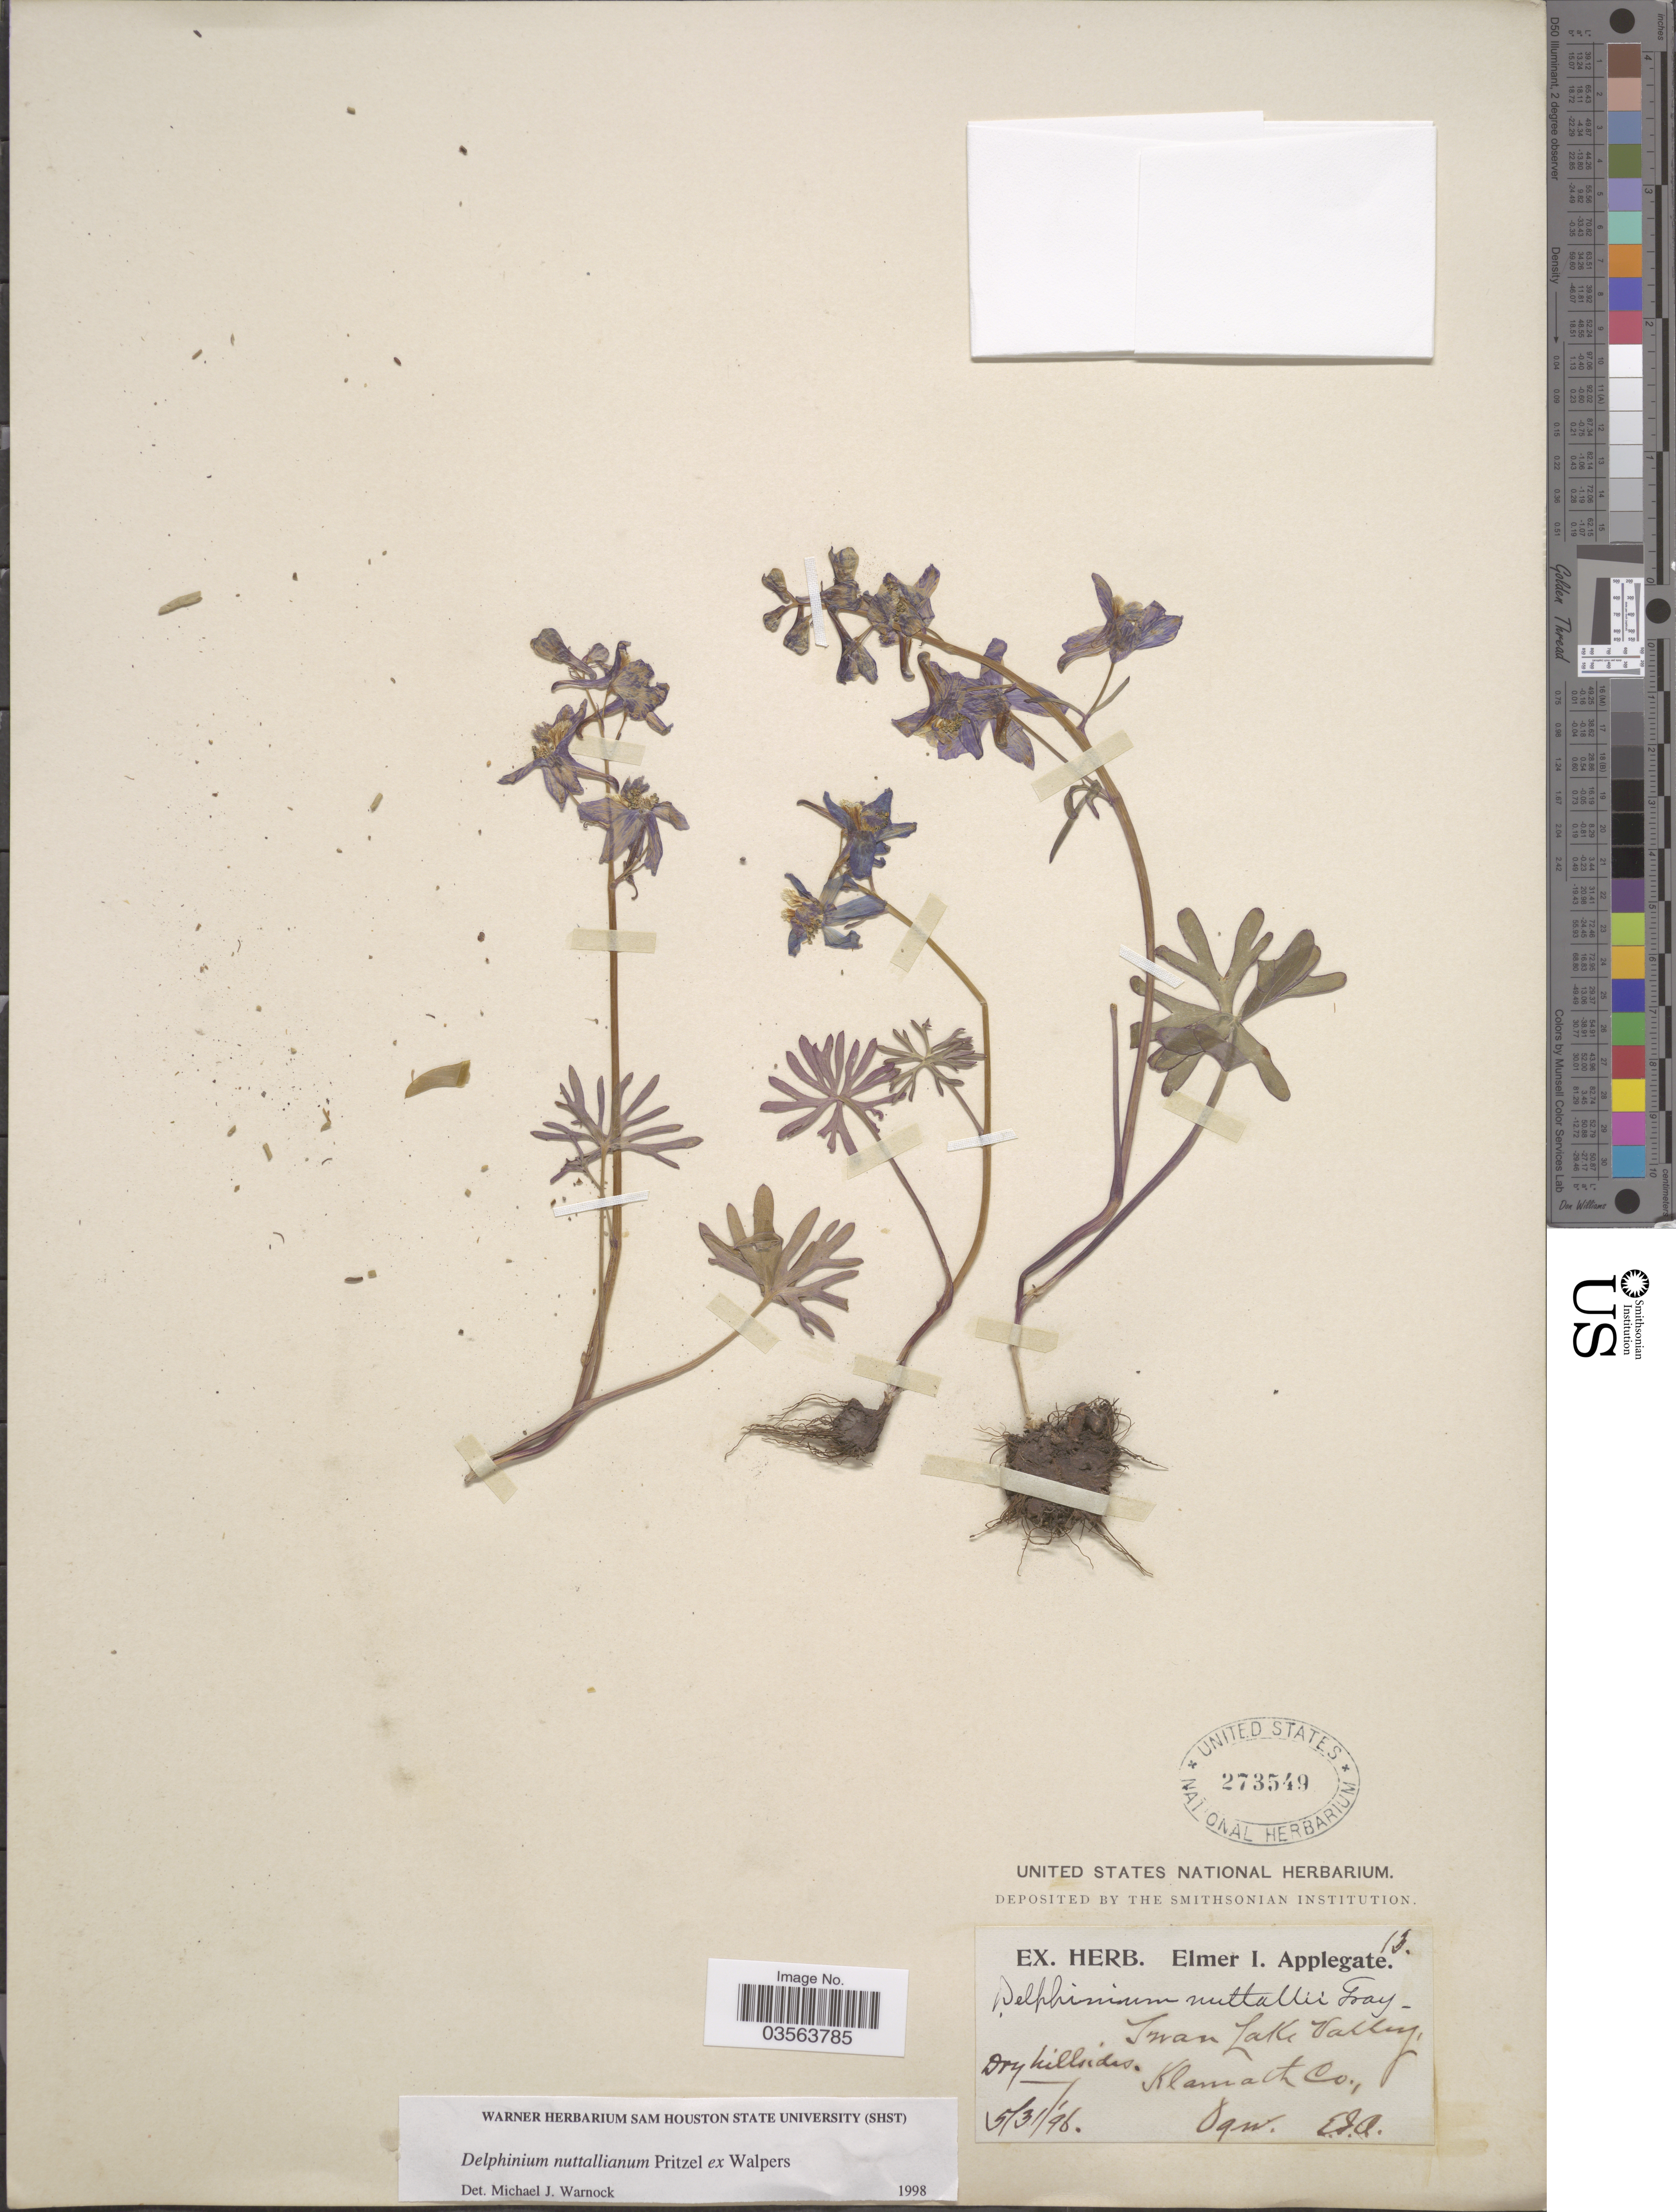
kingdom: Plantae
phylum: Tracheophyta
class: Magnoliopsida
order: Ranunculales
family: Ranunculaceae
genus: Delphinium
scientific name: Delphinium nuttallianum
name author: E. Pritz. ex Walpers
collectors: E. I. Applegate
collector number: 13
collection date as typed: Transcribed d/m/y: 31/5/96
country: United States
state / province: Oregon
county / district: Klamath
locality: Swan Lake Valley. Dry hillsides. Klamath Co.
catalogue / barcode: US 273549